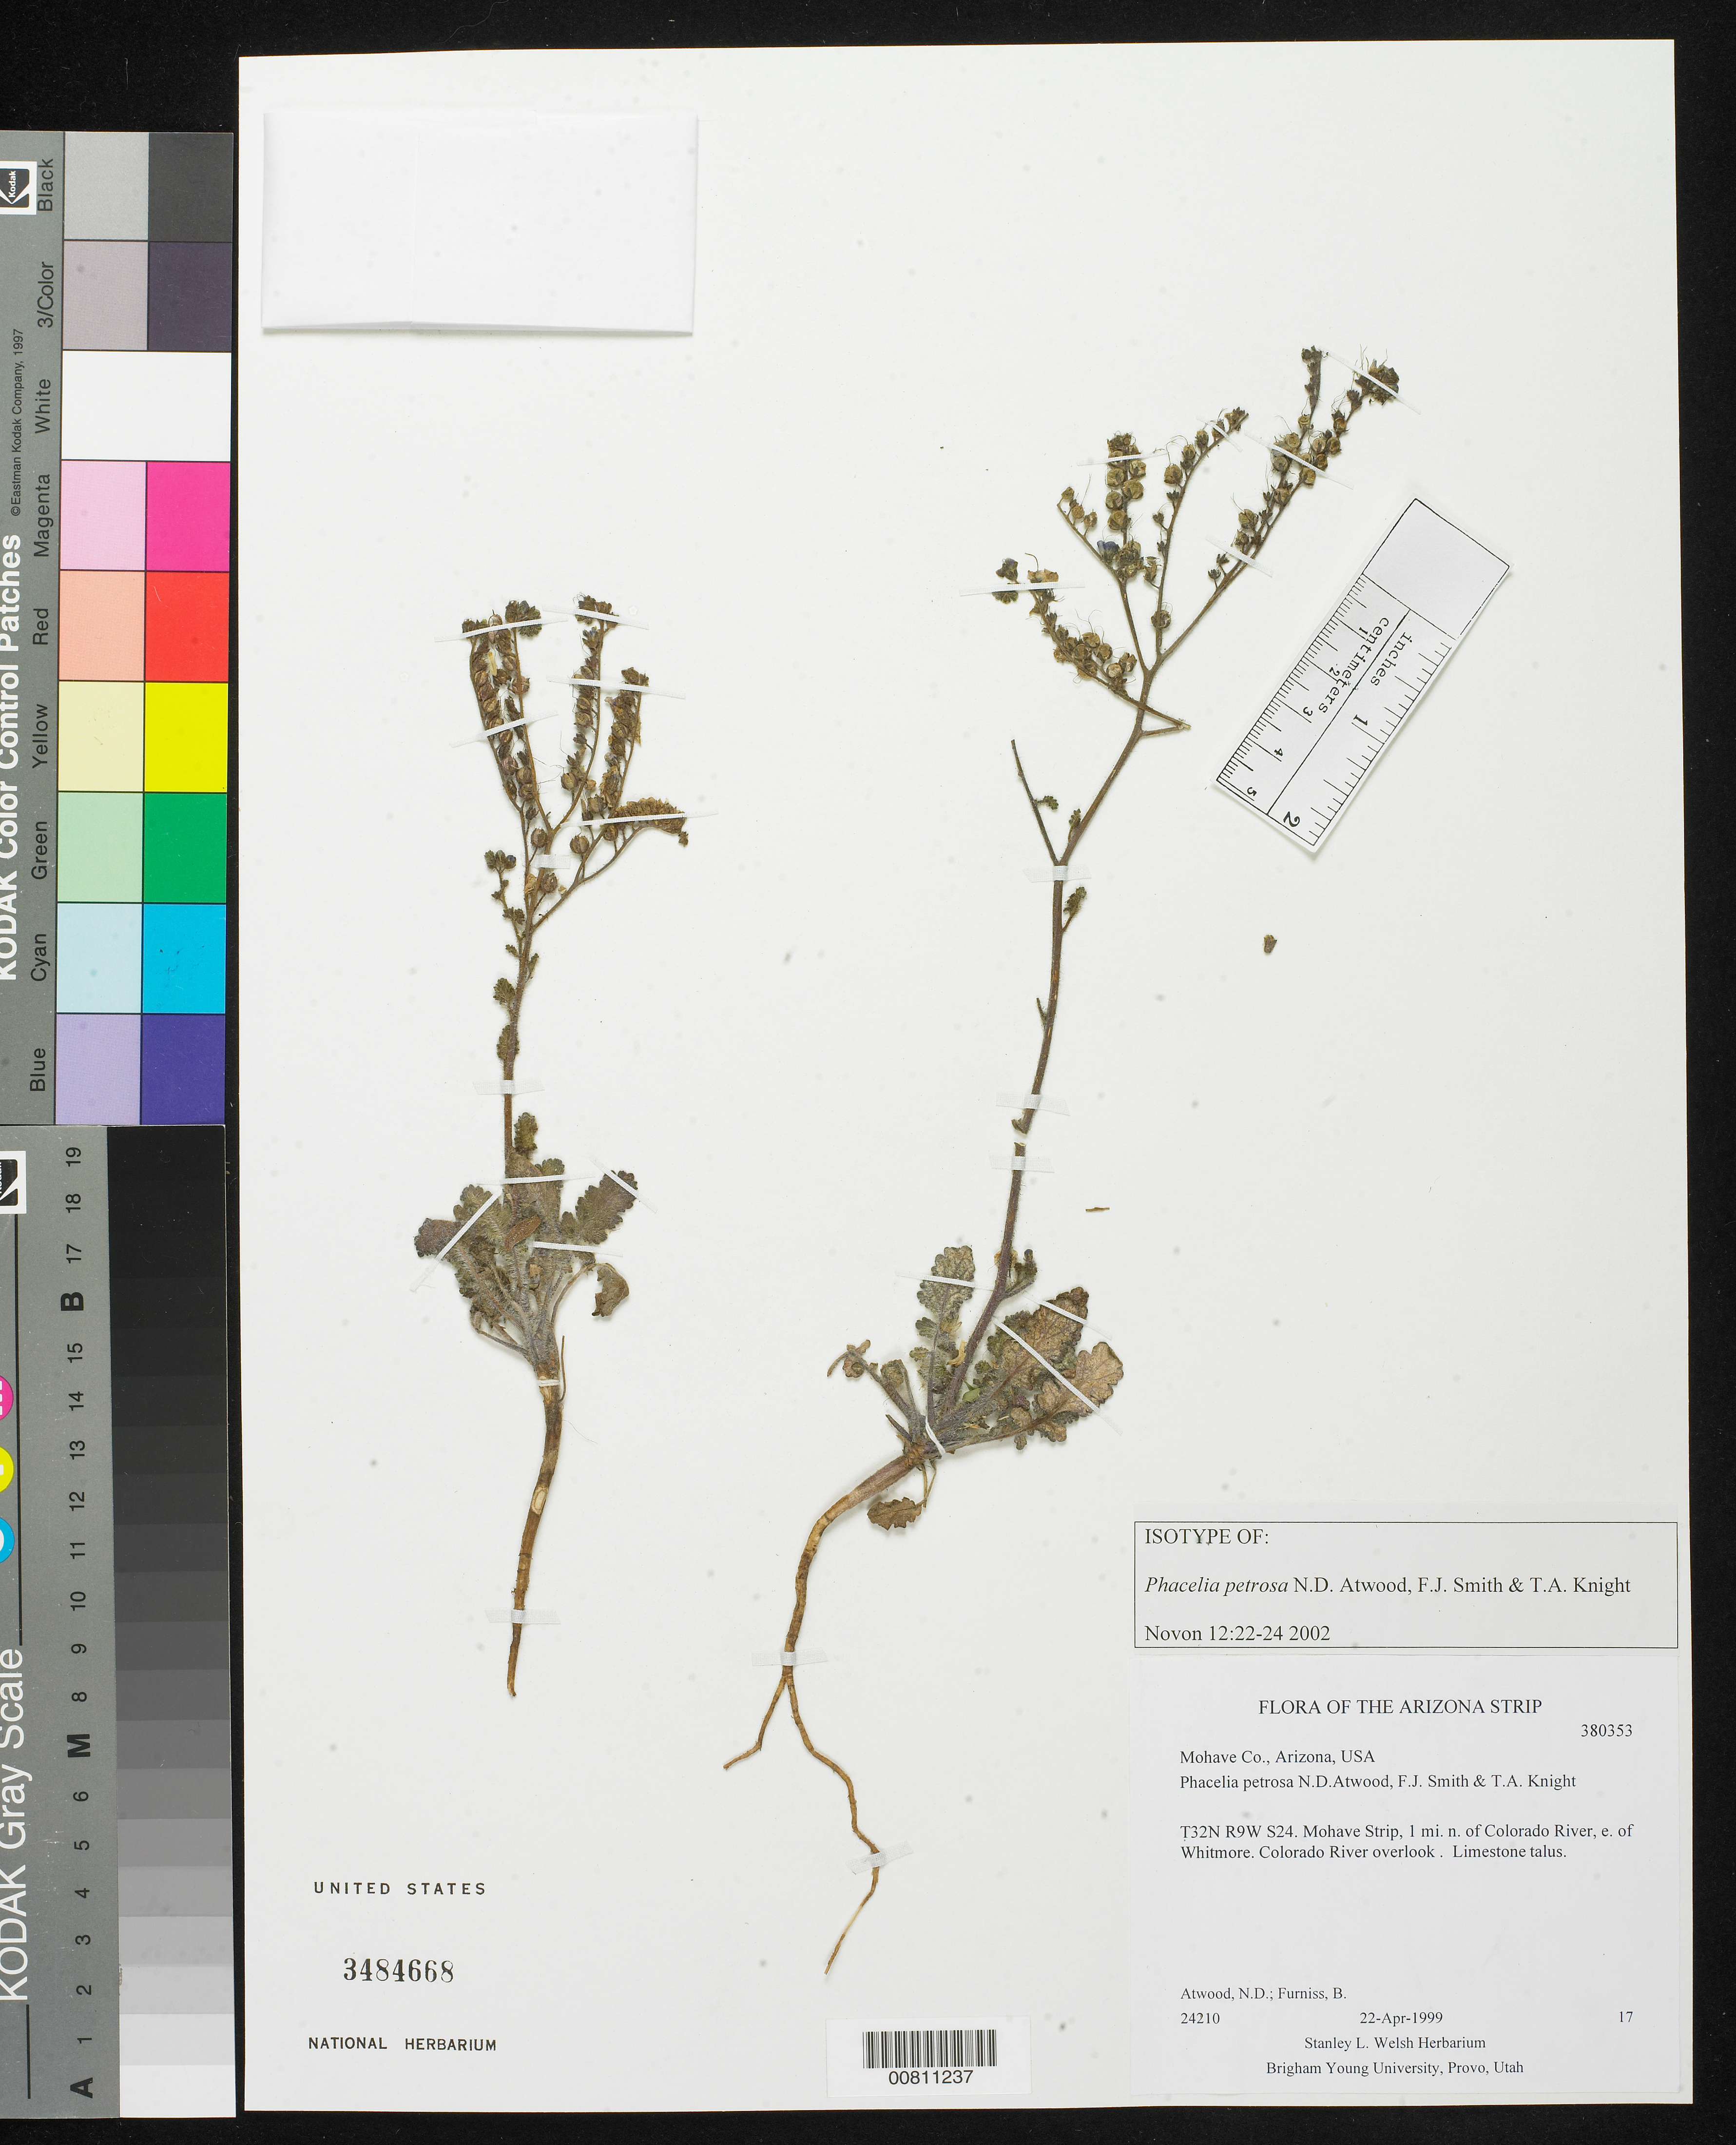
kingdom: Plantae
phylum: Tracheophyta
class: Magnoliopsida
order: Boraginales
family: Hydrophyllaceae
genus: Phacelia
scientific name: Phacelia petrosa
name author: Atwood & et al.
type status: Isotype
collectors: N. Atwood & B. Furniss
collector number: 24210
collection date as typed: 22 Apr 1999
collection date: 1999-04-22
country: United States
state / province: Arizona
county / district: Mohave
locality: T32N R9W S24. Mohave Strip, 1 mi. n. of Colorado River, e. of Whitmore. Colorado River overlook.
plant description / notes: Holotype at BRY.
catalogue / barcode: US 3484668